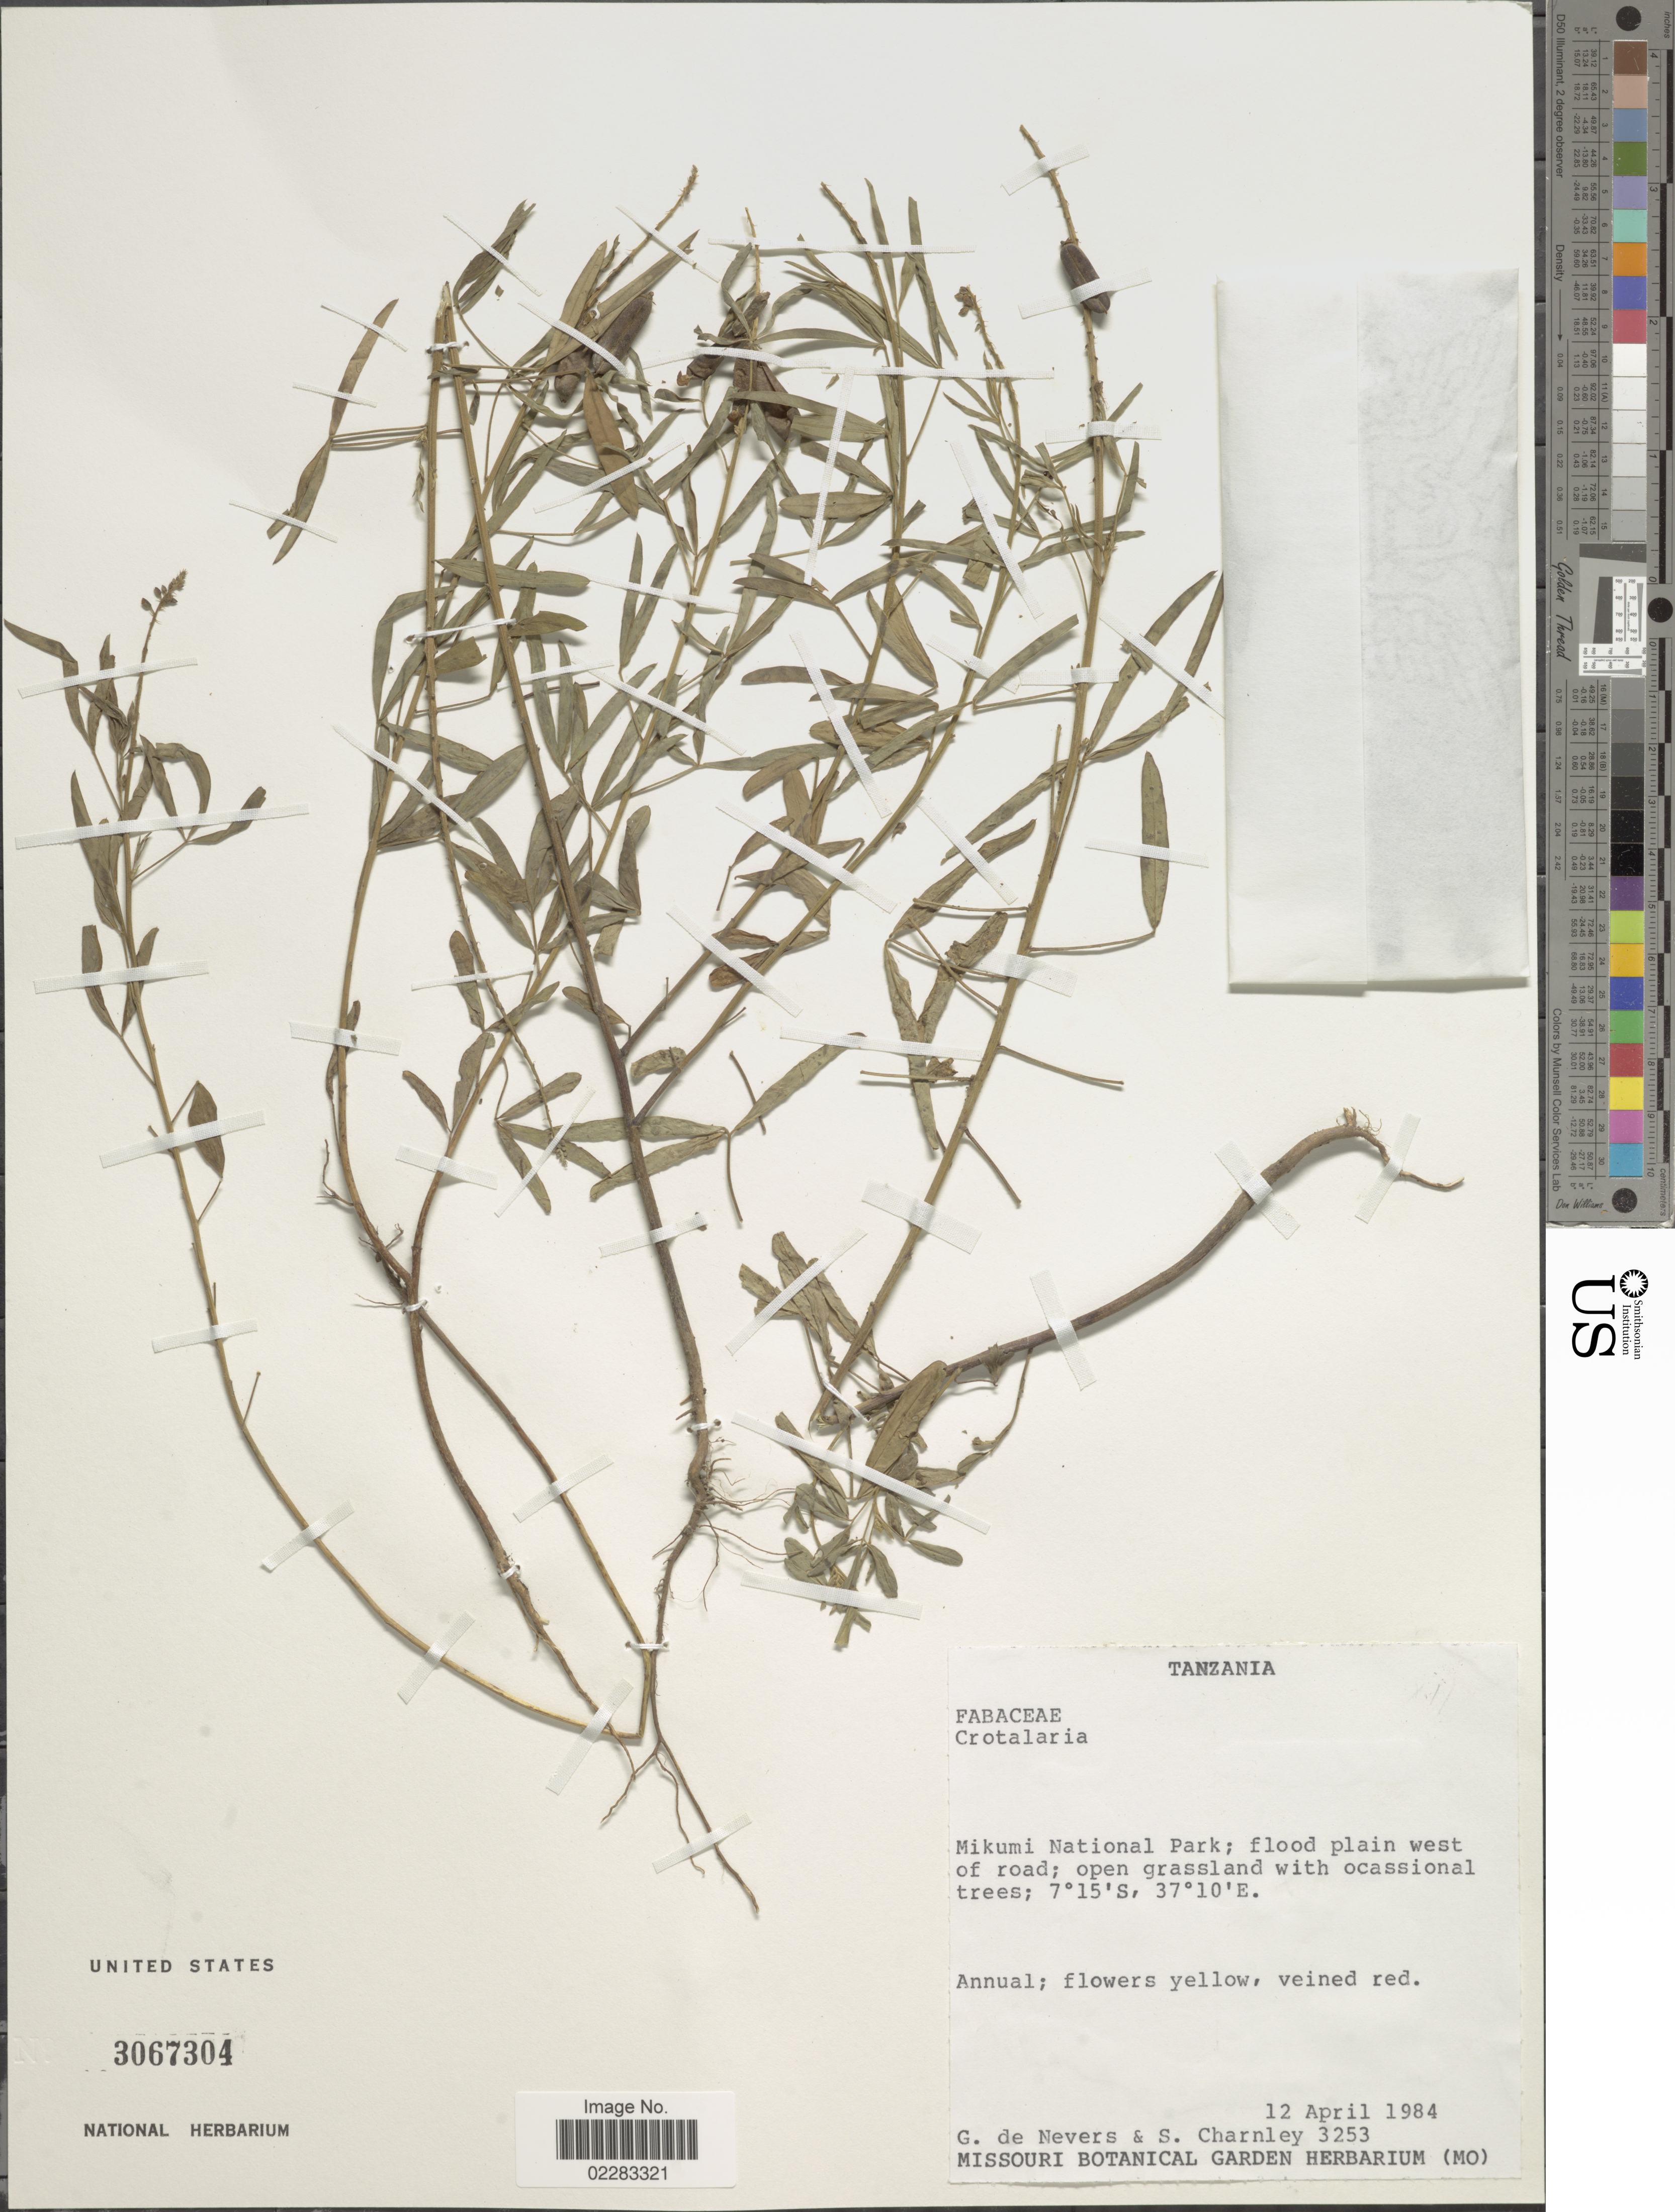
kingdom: Plantae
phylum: Tracheophyta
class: Magnoliopsida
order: Fabales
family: Fabaceae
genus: Crotalaria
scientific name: Crotalaria sp.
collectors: G. C. de Nevers & S. Charnley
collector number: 3253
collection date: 1984-04-12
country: Tanzania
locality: Mikumi National Park; flood plain west of road; open grassland with occasional trees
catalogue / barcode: US 3067304